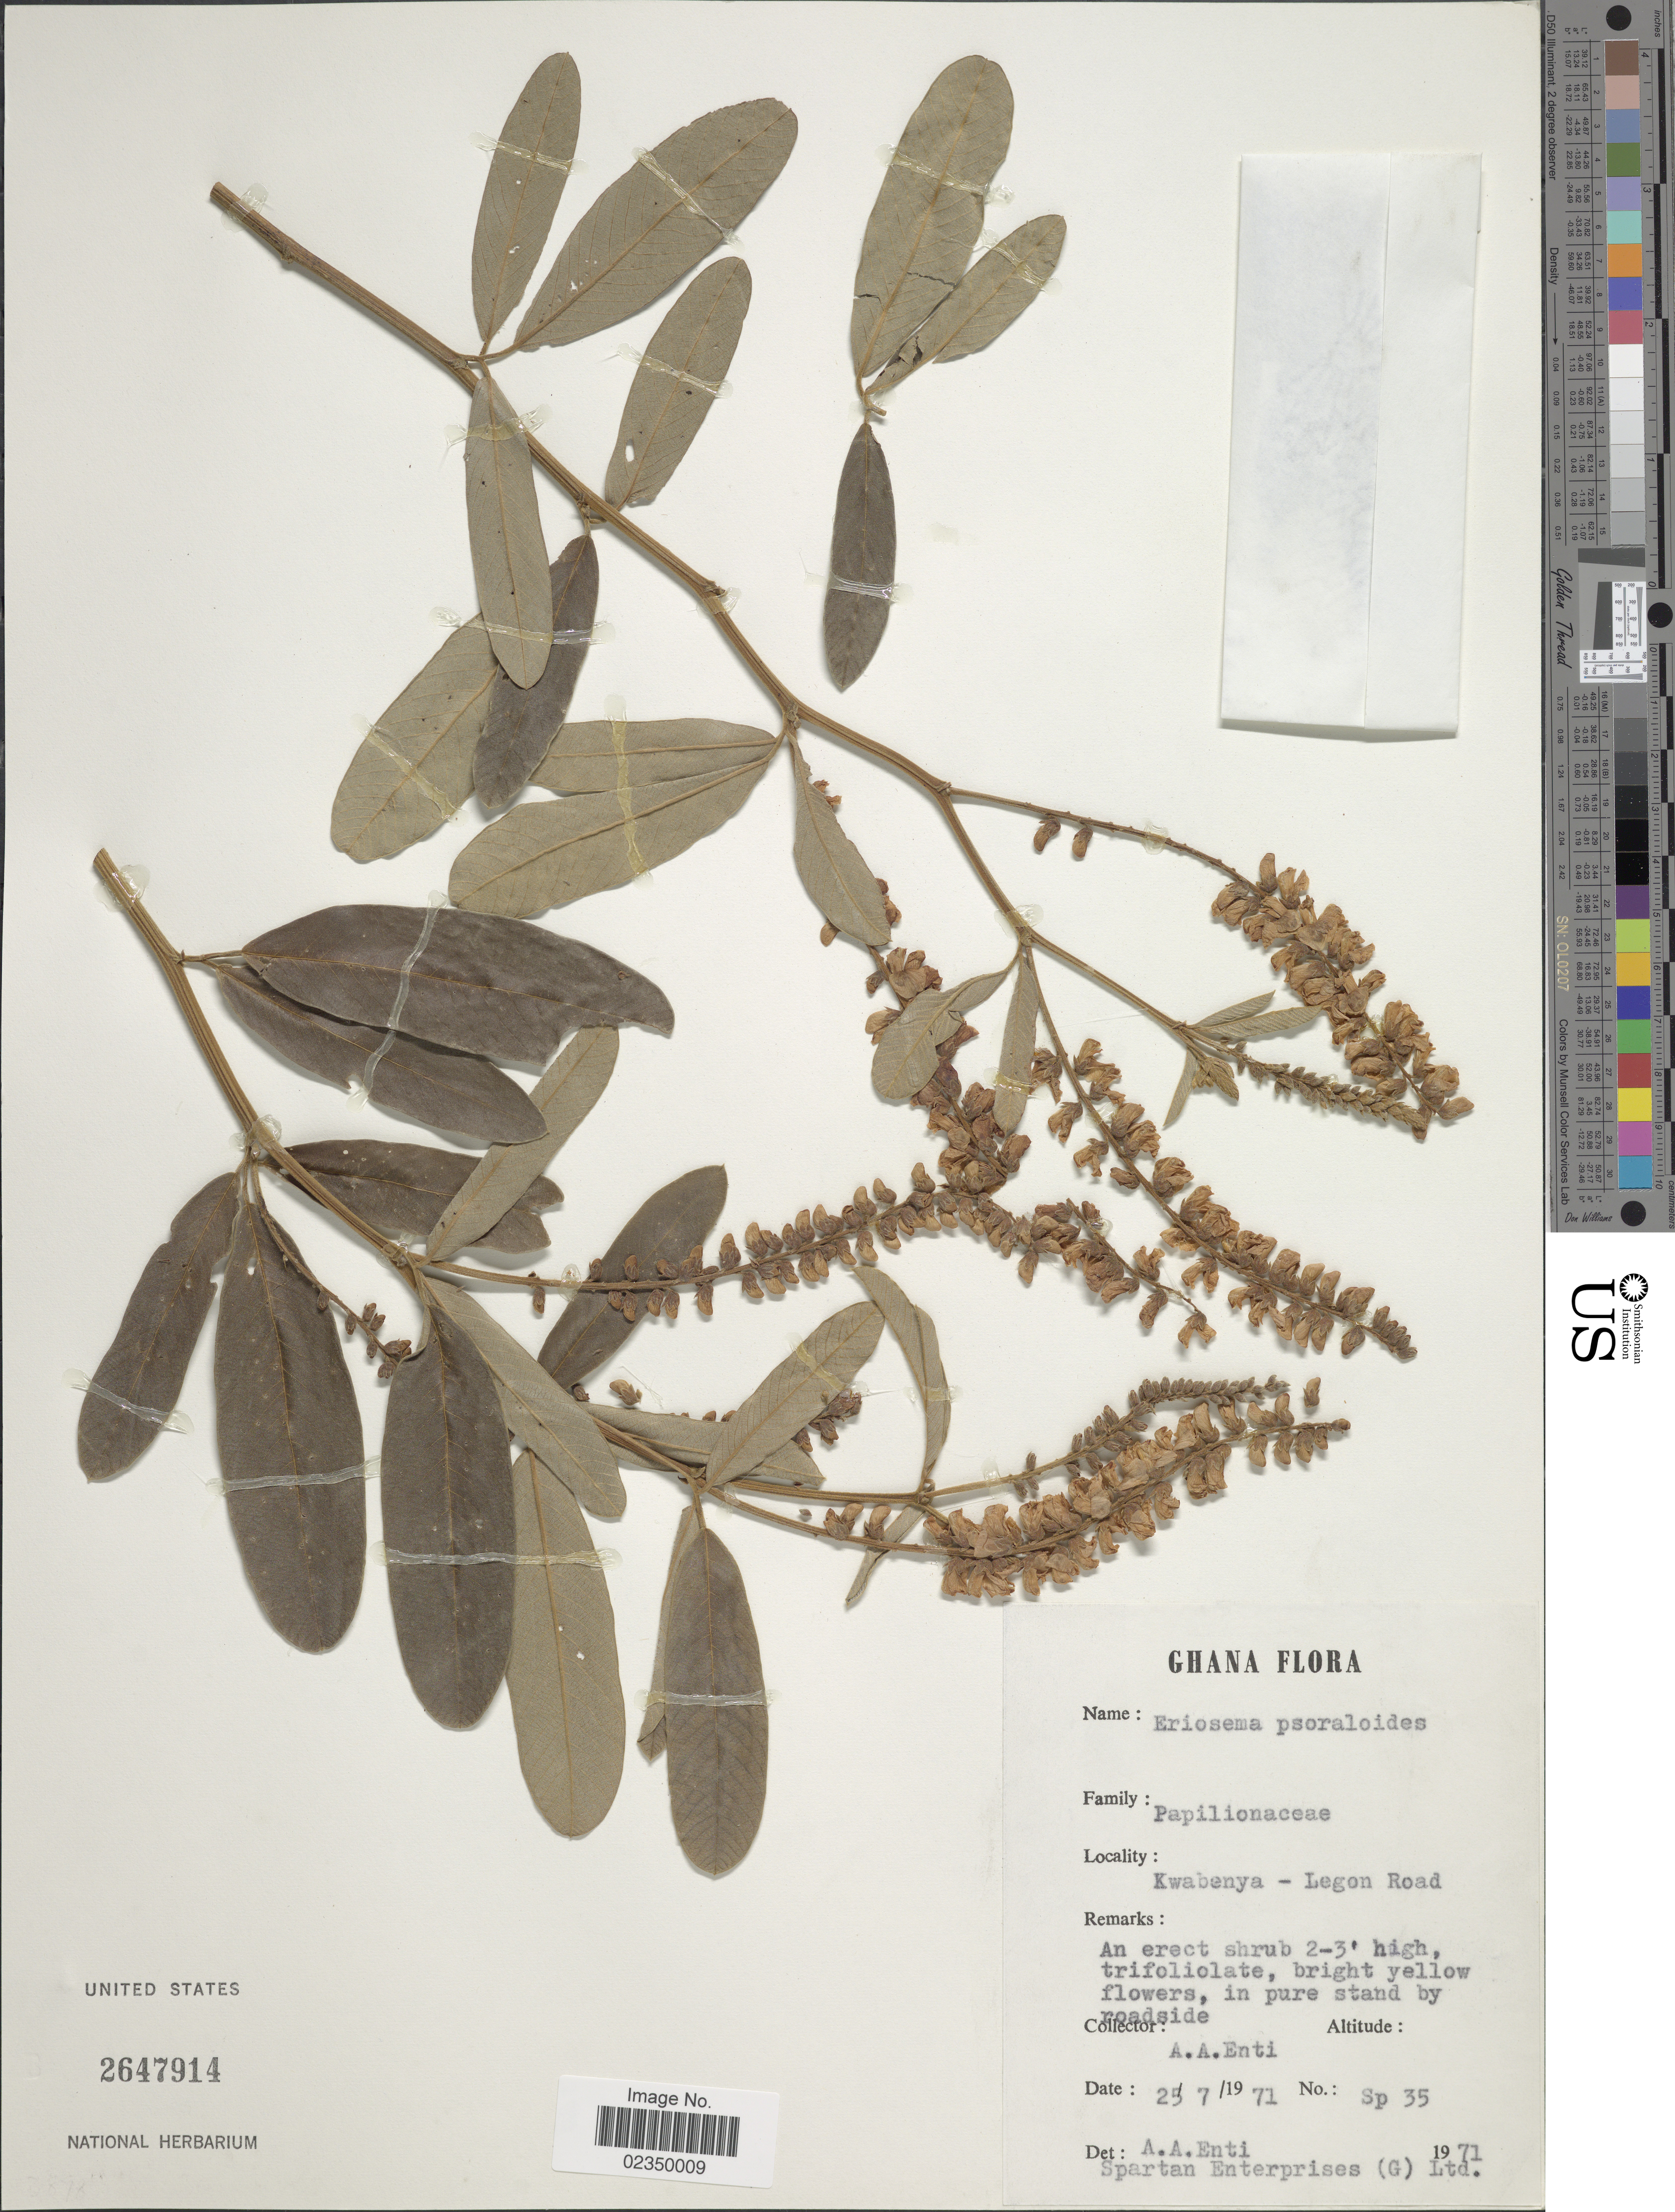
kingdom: Plantae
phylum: Tracheophyta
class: Magnoliopsida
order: Fabales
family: Fabaceae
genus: Eriosema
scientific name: Eriosema psoraloides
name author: (Lam.) G. Don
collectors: A. Enti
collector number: Sp35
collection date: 1971-07-25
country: Ghana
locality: Kwabenya, Legon Road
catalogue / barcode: US 2647914